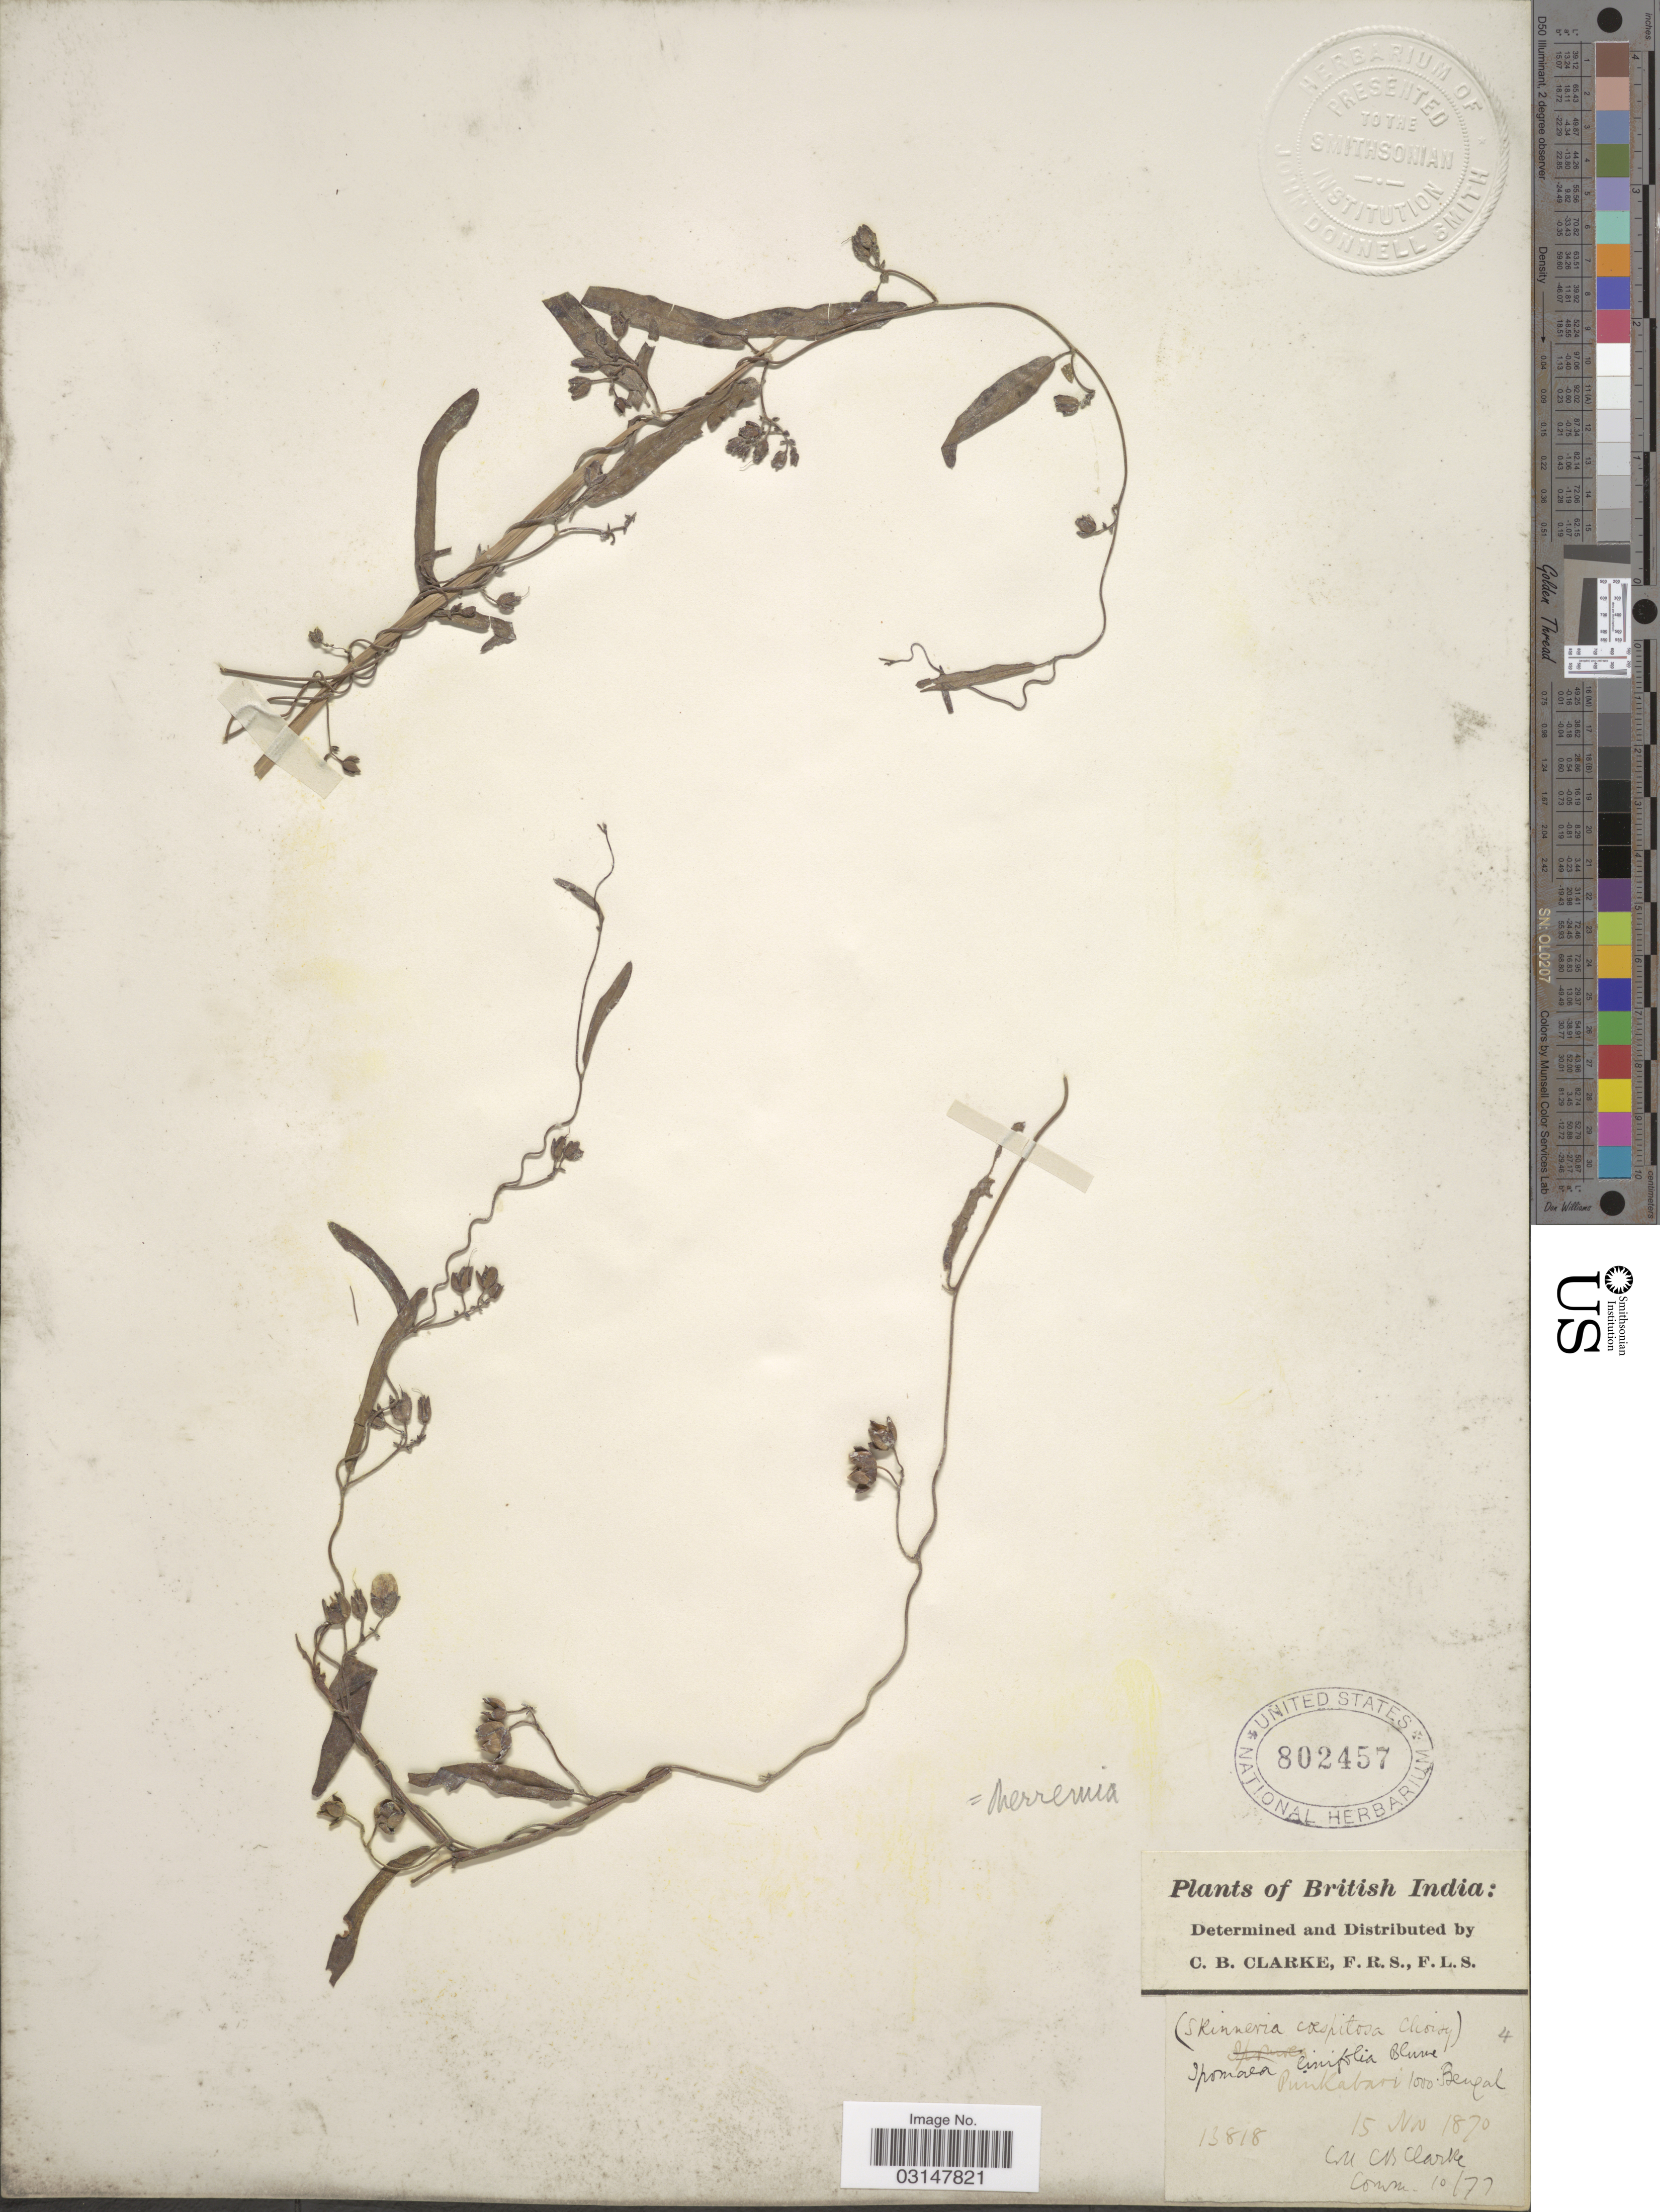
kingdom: Plantae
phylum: Tracheophyta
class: Magnoliopsida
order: Solanales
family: Convolvulaceae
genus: Merremia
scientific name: Merremia hirta var. hirta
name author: (L.) Merr.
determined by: Strong, Mark T., (BOT), Smithsonian Institution - National Museum of Natural History (UNITED STATES)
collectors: C. B. Clarke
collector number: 13818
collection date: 1870-11-15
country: India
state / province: West Bengal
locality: British India. Punkabari Bengal.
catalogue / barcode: US 802457